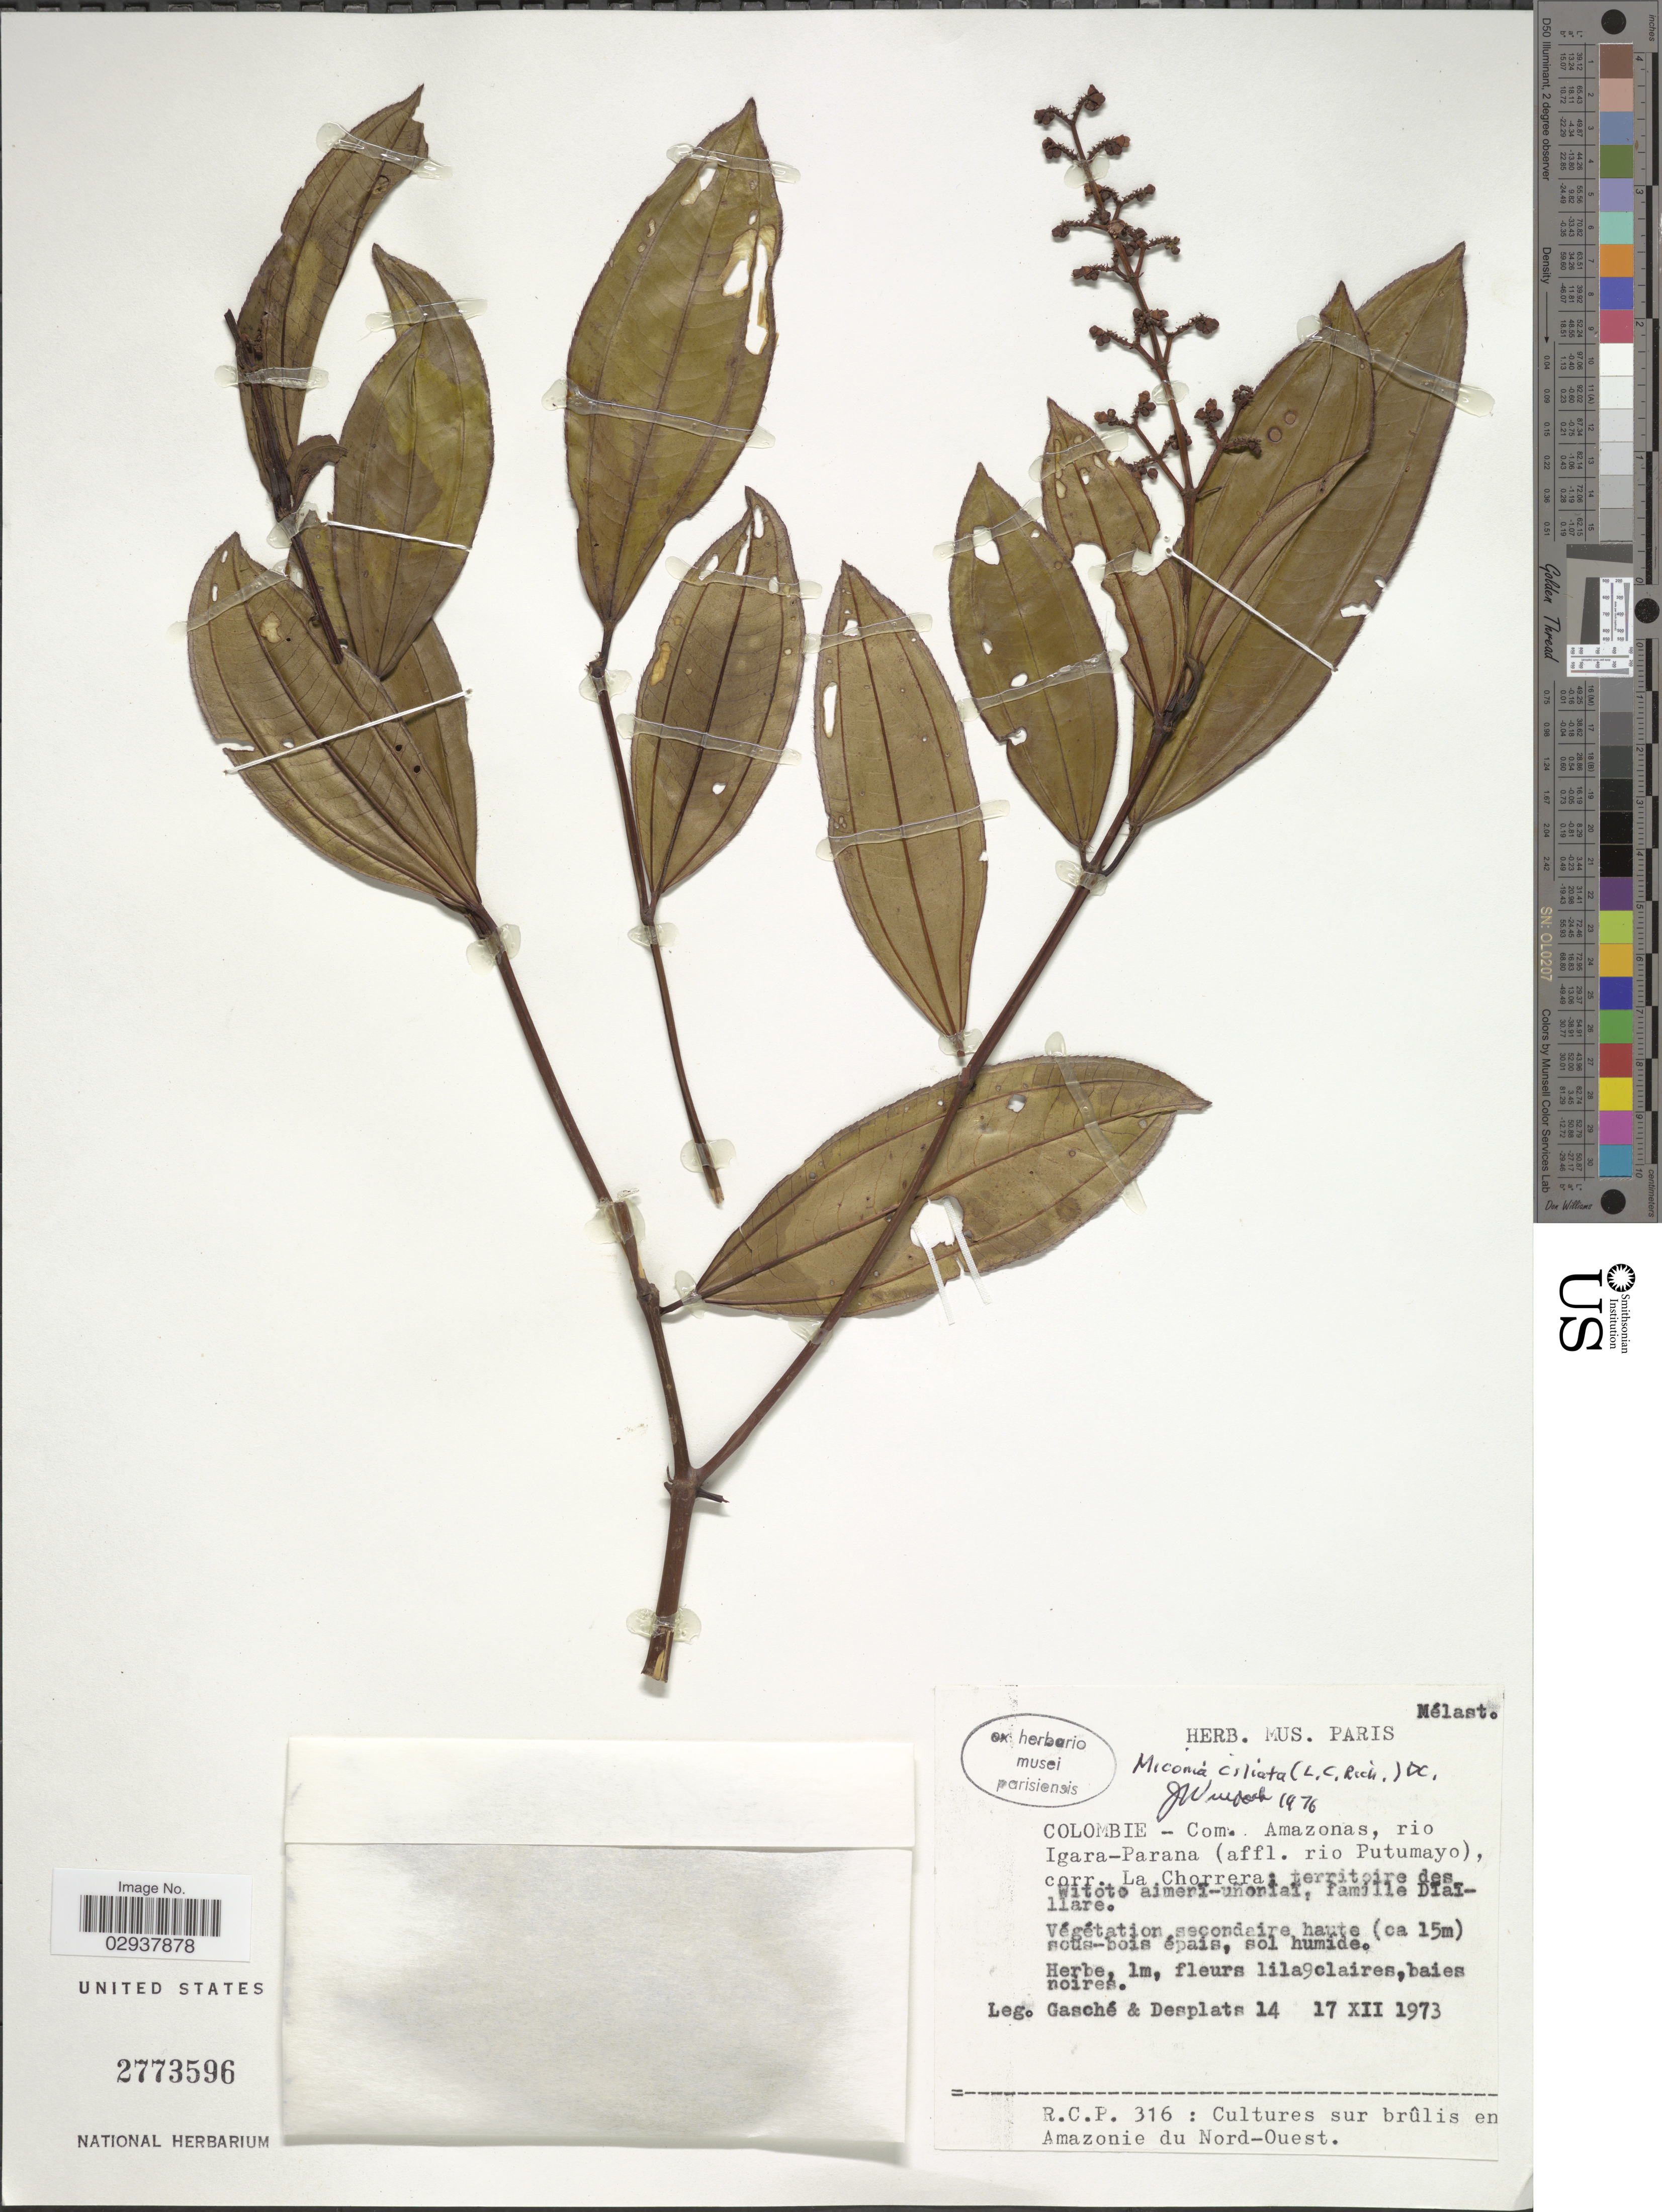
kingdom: Plantae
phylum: Tracheophyta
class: Magnoliopsida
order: Myrtales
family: Melastomataceae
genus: Miconia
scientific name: Miconia ciliata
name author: (Rich.) DC.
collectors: Gasché & Desplats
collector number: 14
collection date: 1973-12-17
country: Colombia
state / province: Amazônas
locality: Comm. Amazonas, rio Igara-Parana (affl. rio Putumayo), corr. La Chorrera: territoire des Witote aimenï-uñoniai, famille Dïaïllare.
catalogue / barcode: US 2773596